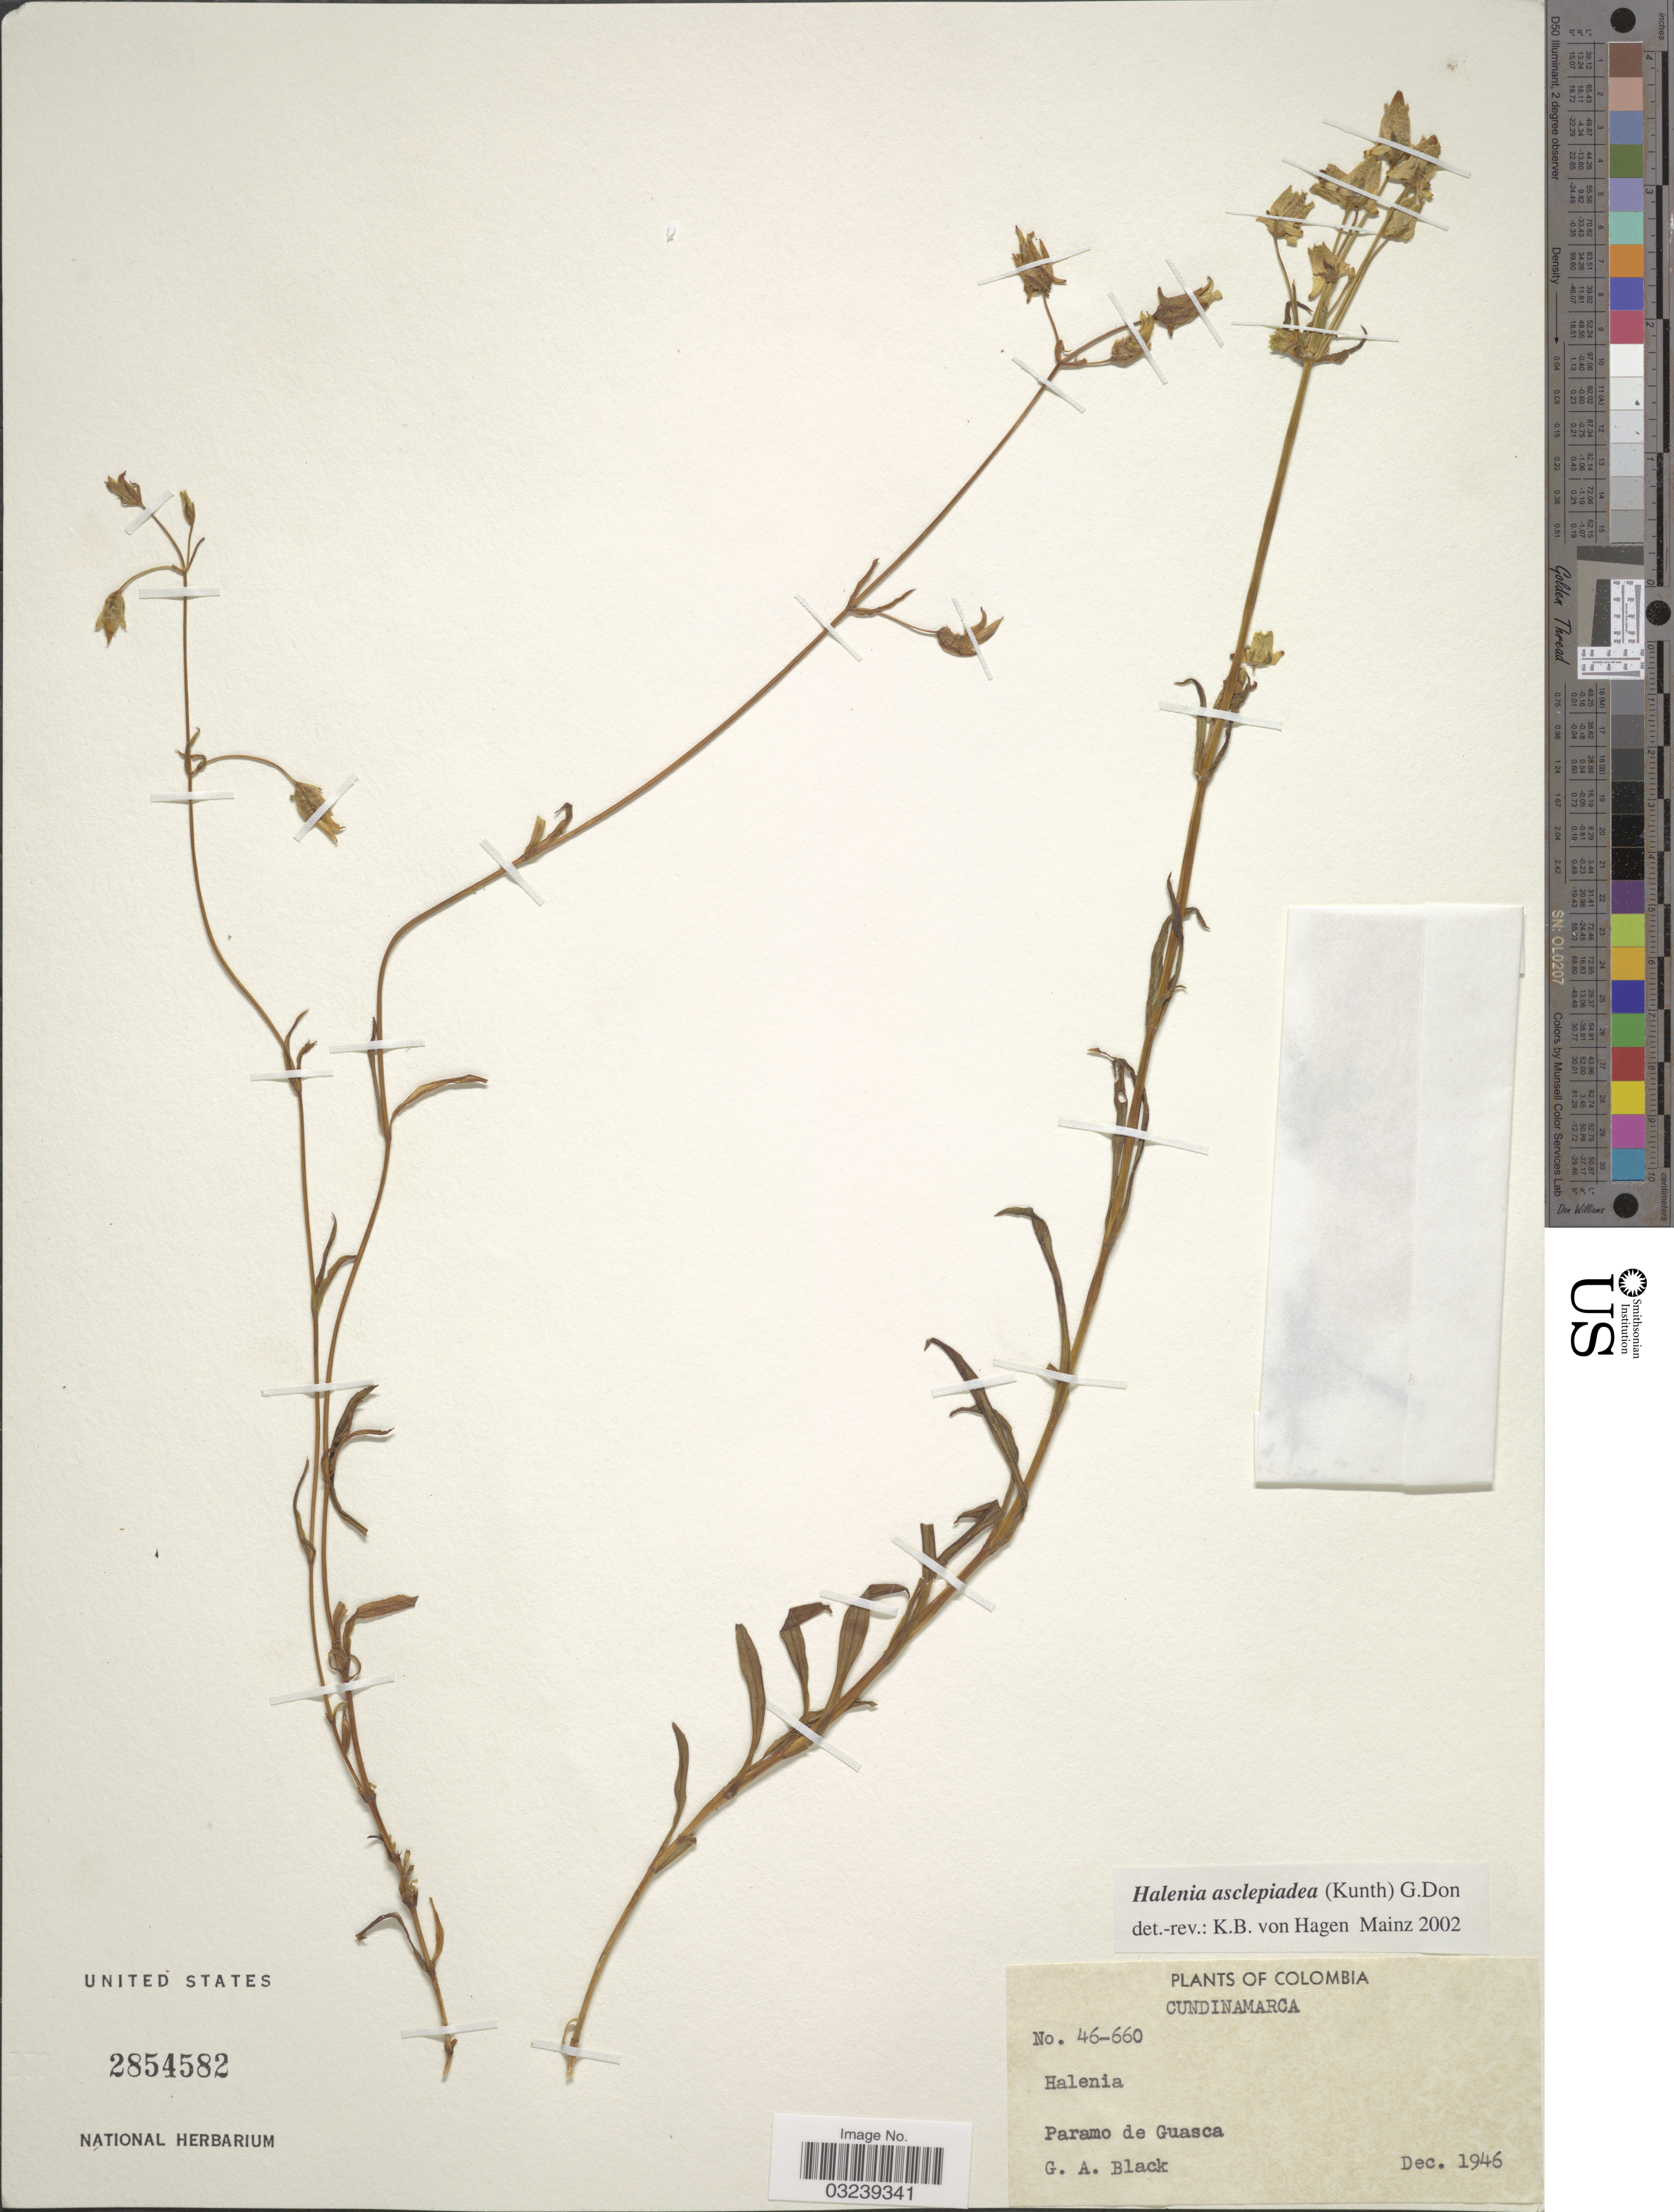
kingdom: Plantae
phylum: Tracheophyta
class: Magnoliopsida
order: Gentianales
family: Gentianaceae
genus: Halenia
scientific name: Halenia asclepiadea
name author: (Kunth) G. Don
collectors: G. A. Black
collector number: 46-660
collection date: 1946-12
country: Colombia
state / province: Cundinamarca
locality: Paramo de Guasca.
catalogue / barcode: US 2854582